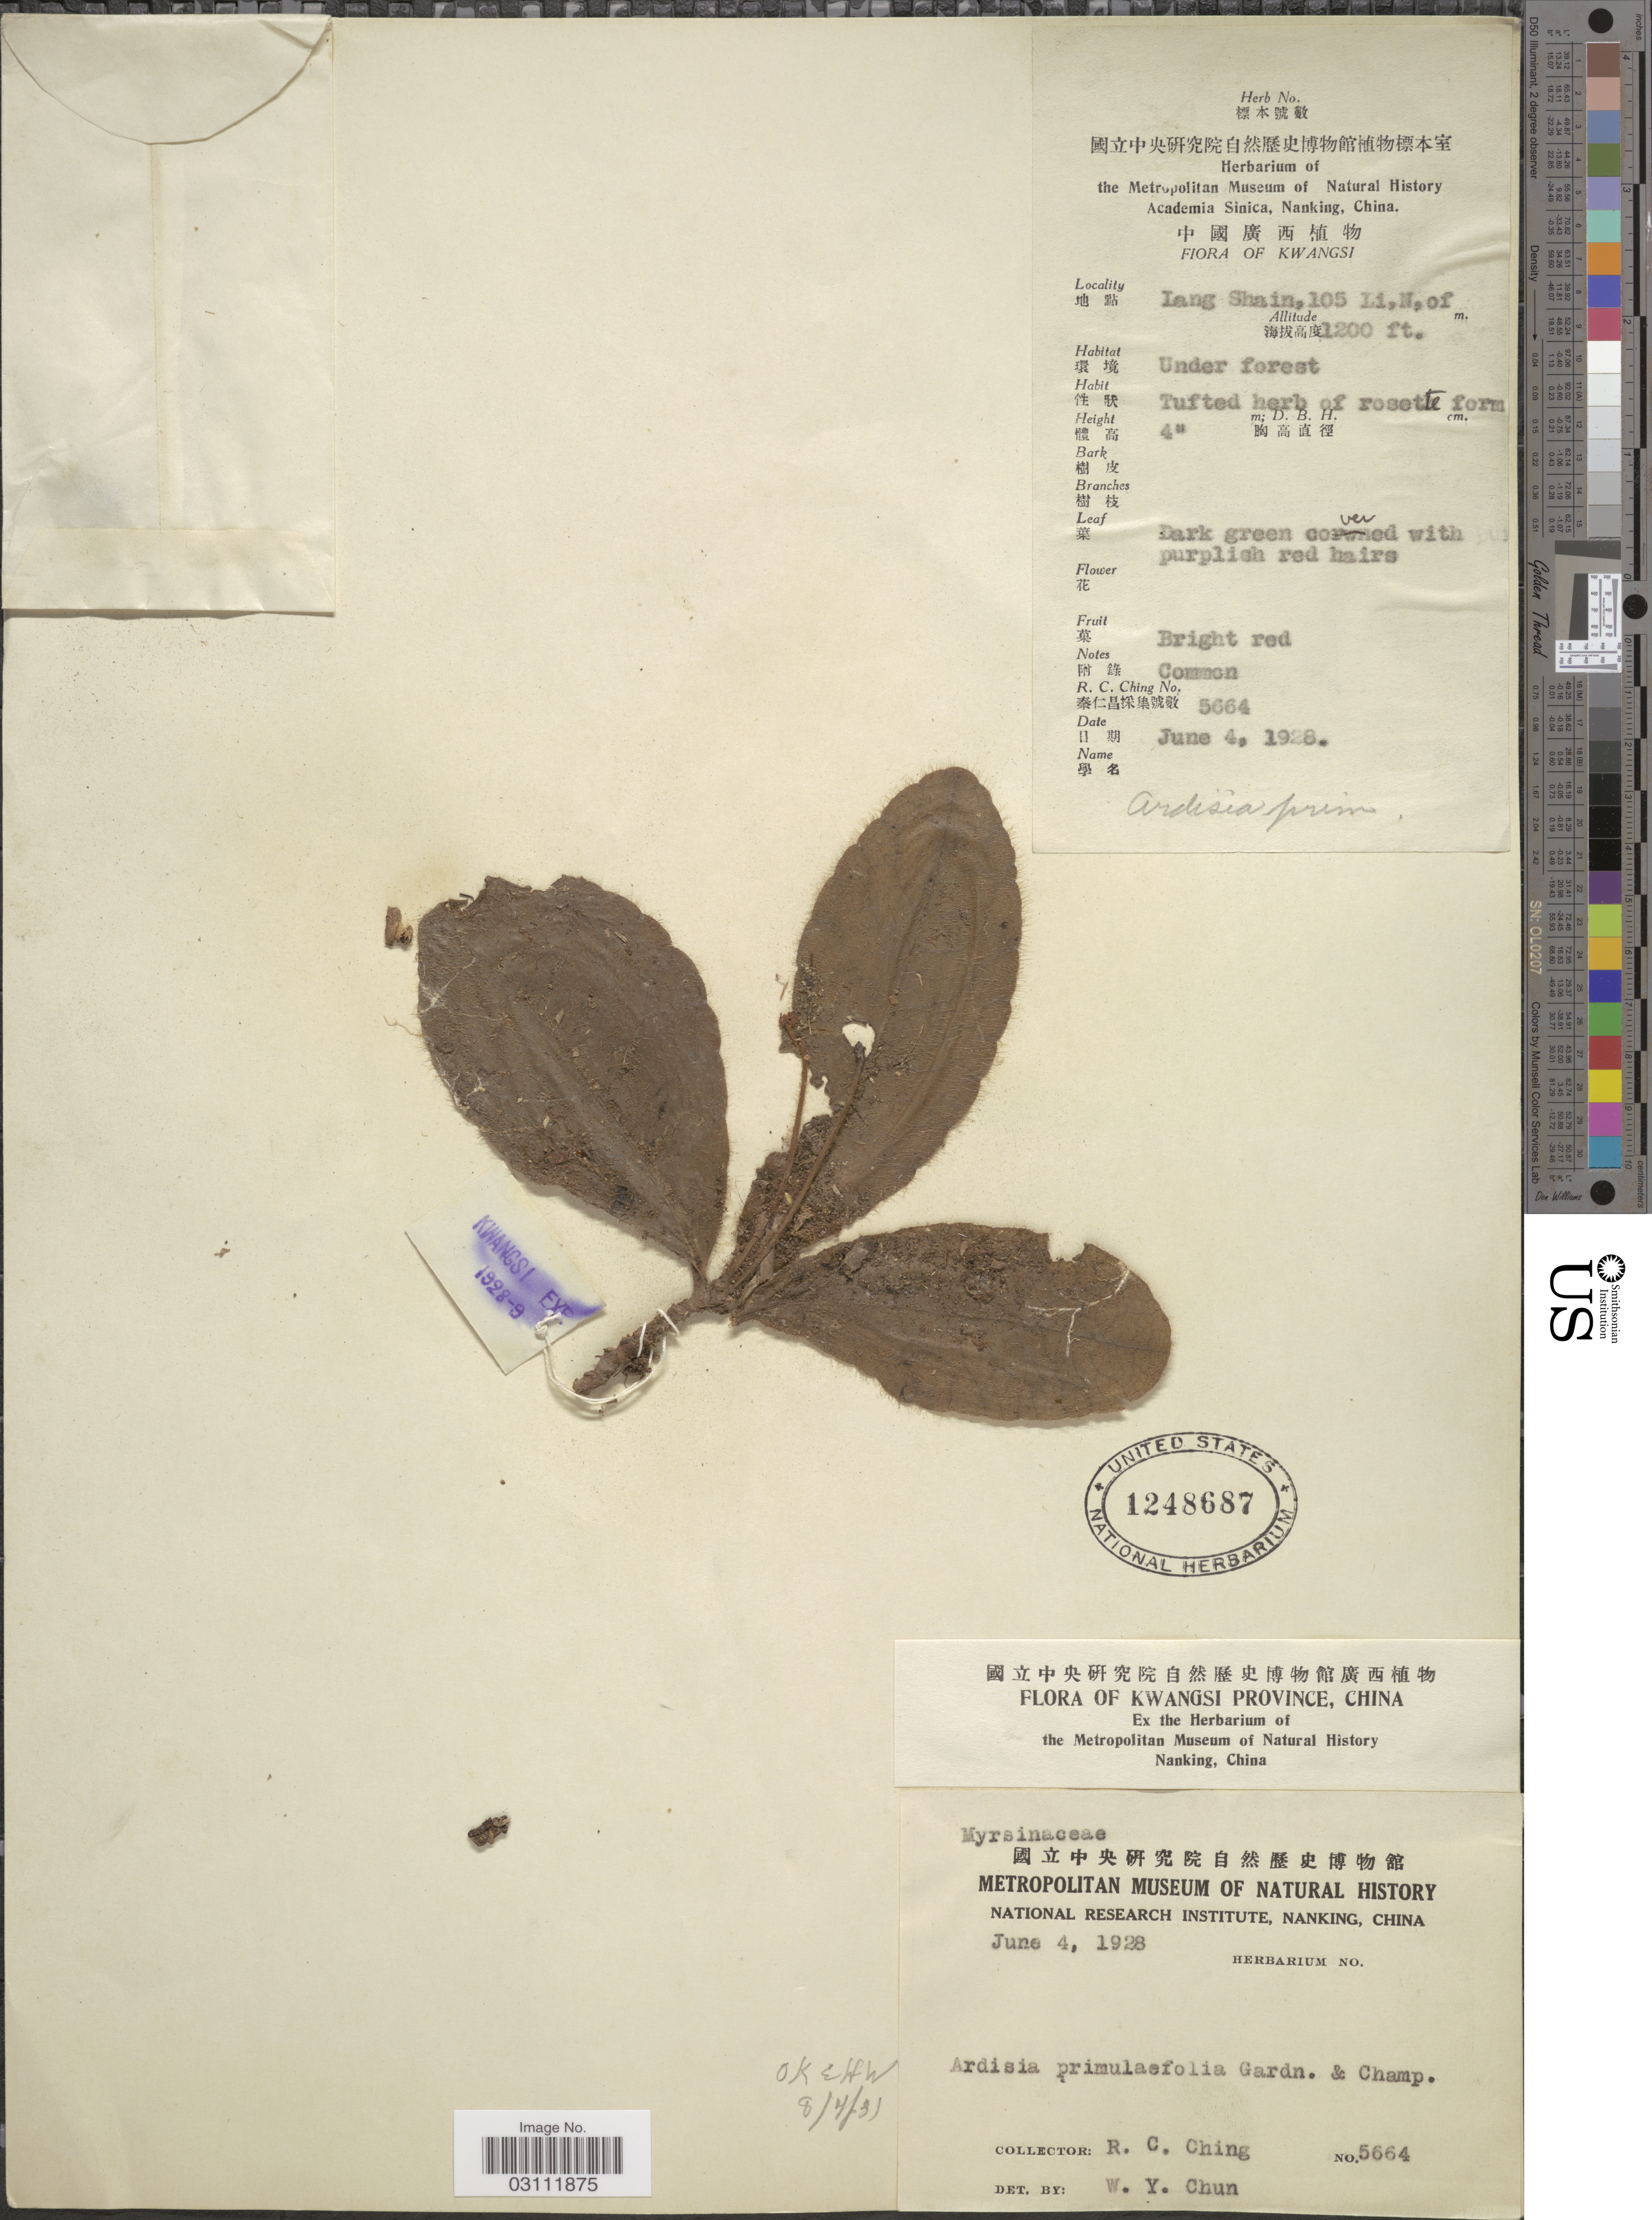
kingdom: Plantae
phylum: Tracheophyta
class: Magnoliopsida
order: Ericales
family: Primulaceae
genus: Ardisia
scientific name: Ardisia primulifolia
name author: Gardner & Champ.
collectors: R. C. Ching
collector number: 5664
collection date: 1928-06-04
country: China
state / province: Guangxi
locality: Kwangsi Province. Lang Shain, 105 Li,N,of.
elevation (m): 366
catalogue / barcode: US 1248687